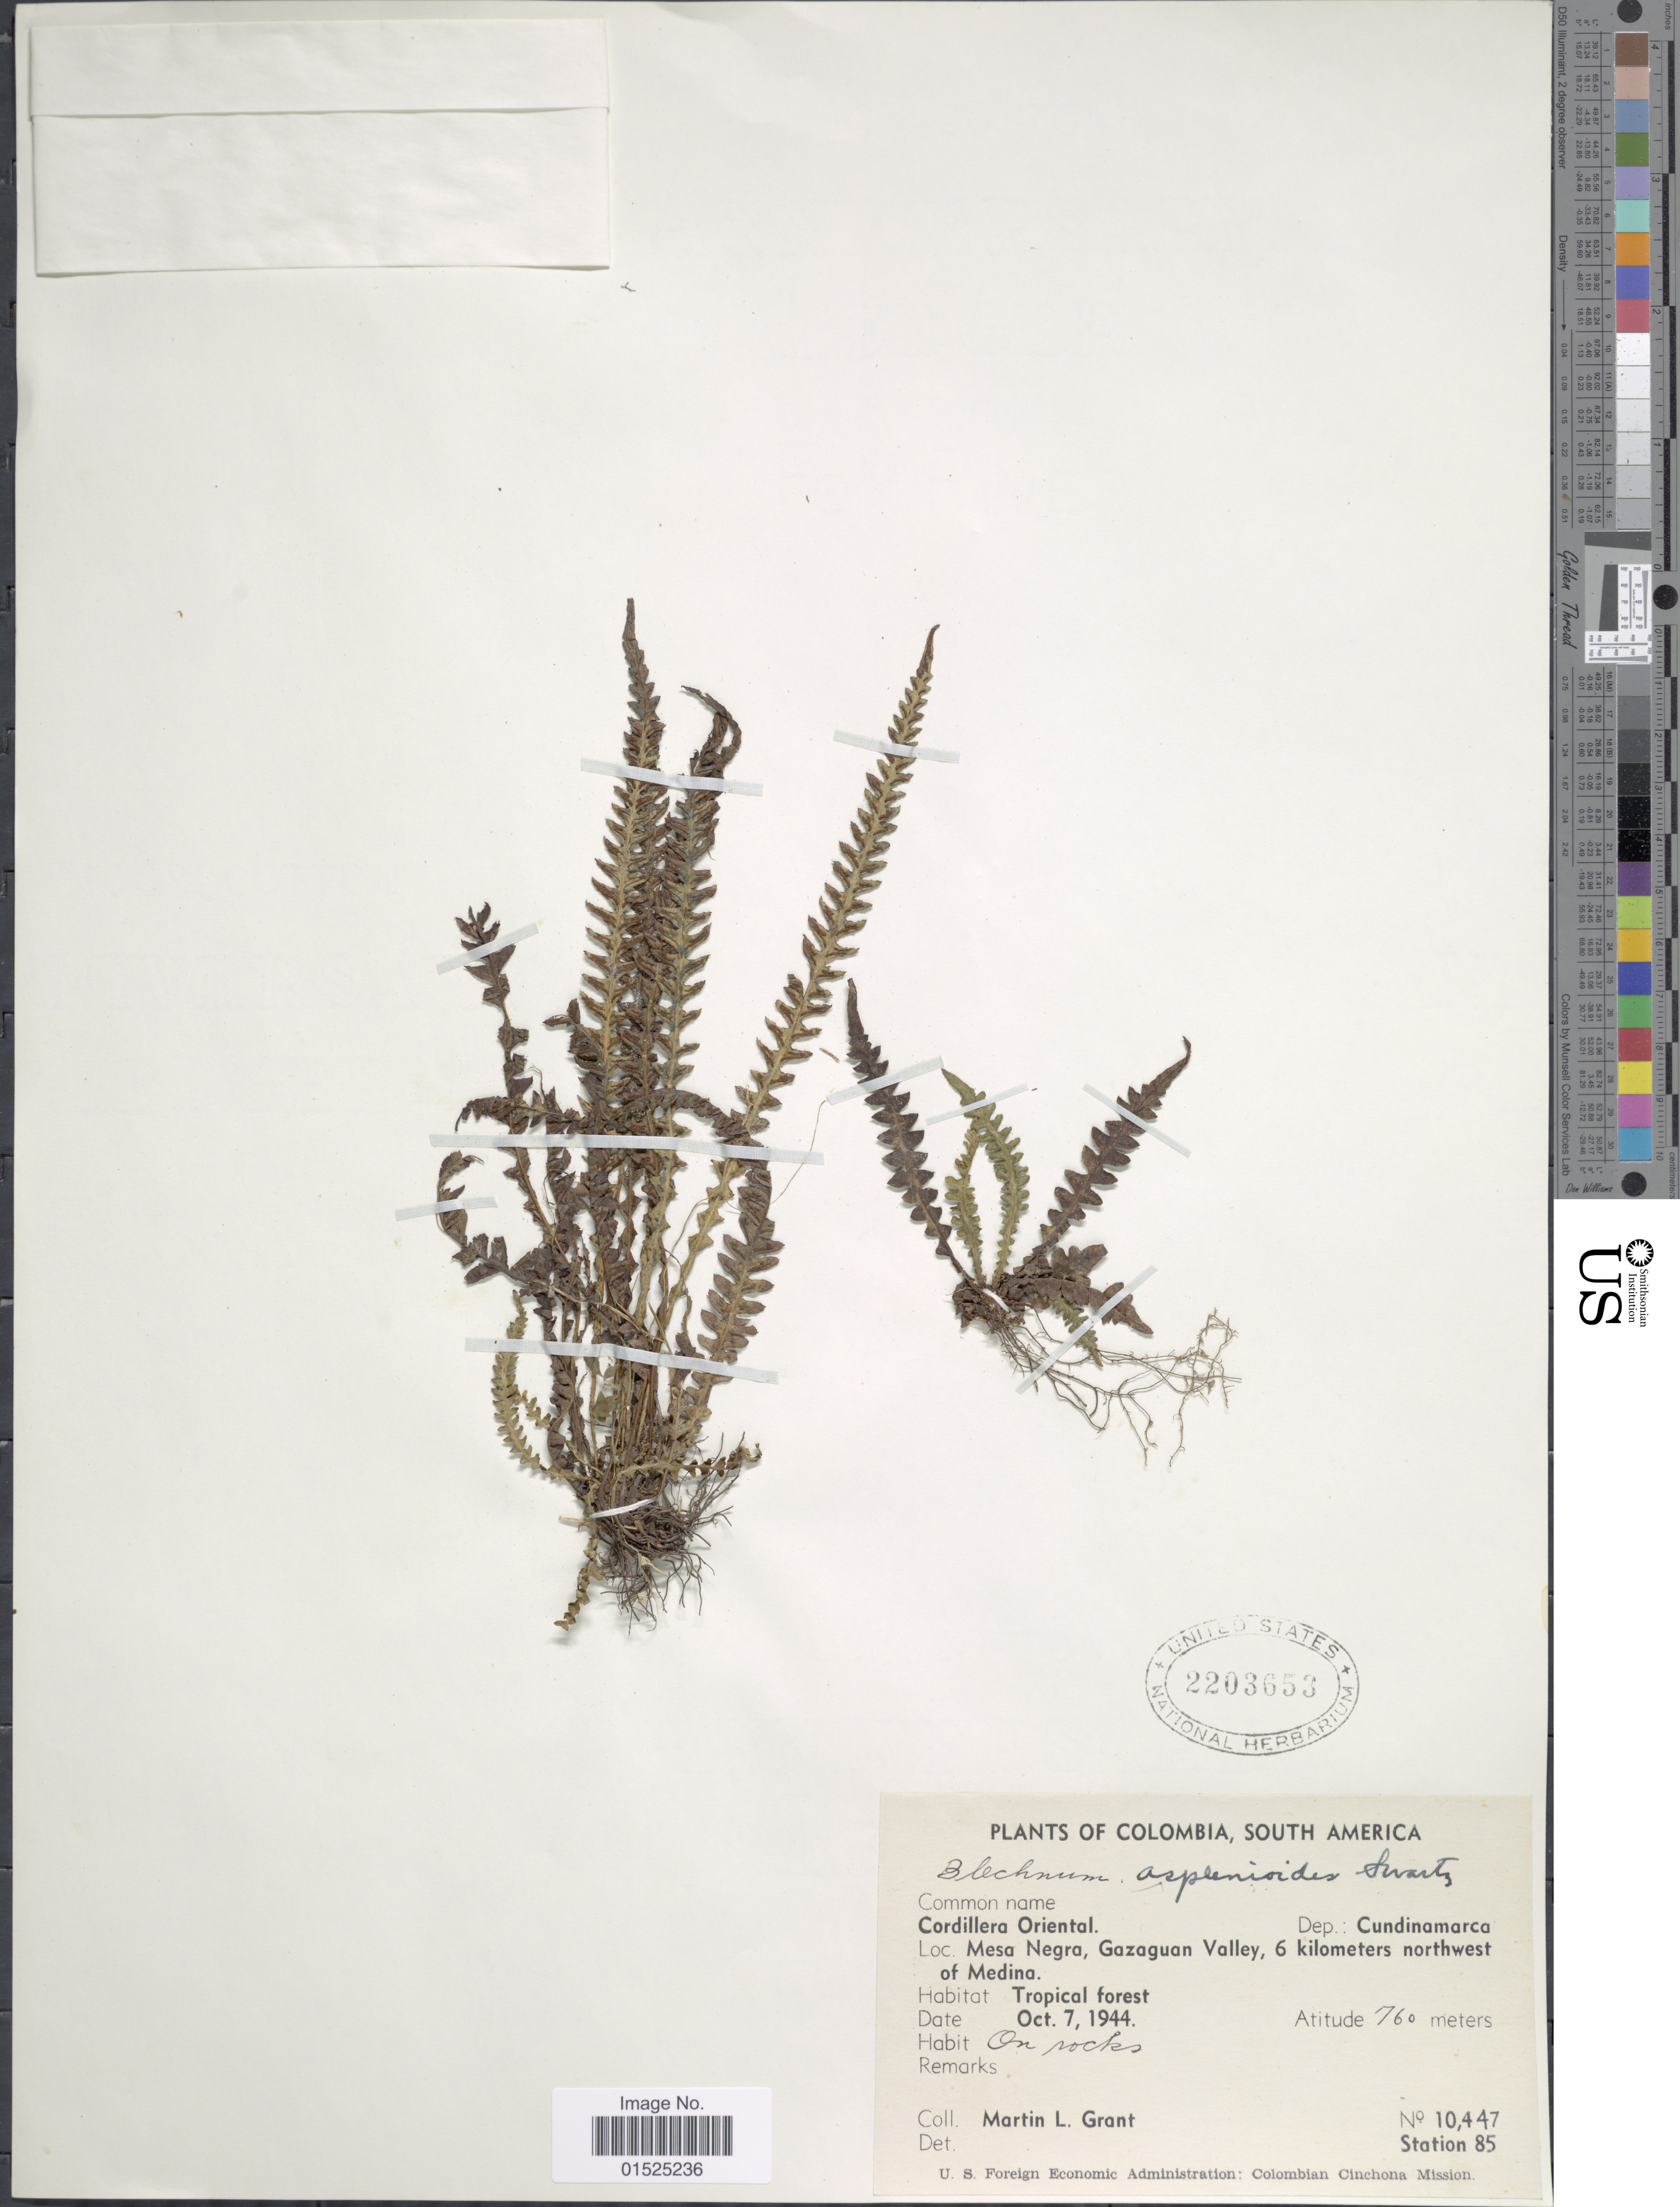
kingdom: Plantae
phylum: Tracheophyta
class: Polypodiopsida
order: Polypodiales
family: Blechnaceae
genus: Blechnum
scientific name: Blechnum asplenioides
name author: Sw.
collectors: M. L. Grant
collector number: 10447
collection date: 1944-10-07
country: Colombia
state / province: Cundinamarca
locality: South America, Mesa Negra, Gazaguan Valley, 6 kilometers northwest of Medina. Dep. Cundinamarca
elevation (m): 760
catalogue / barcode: US 2203653